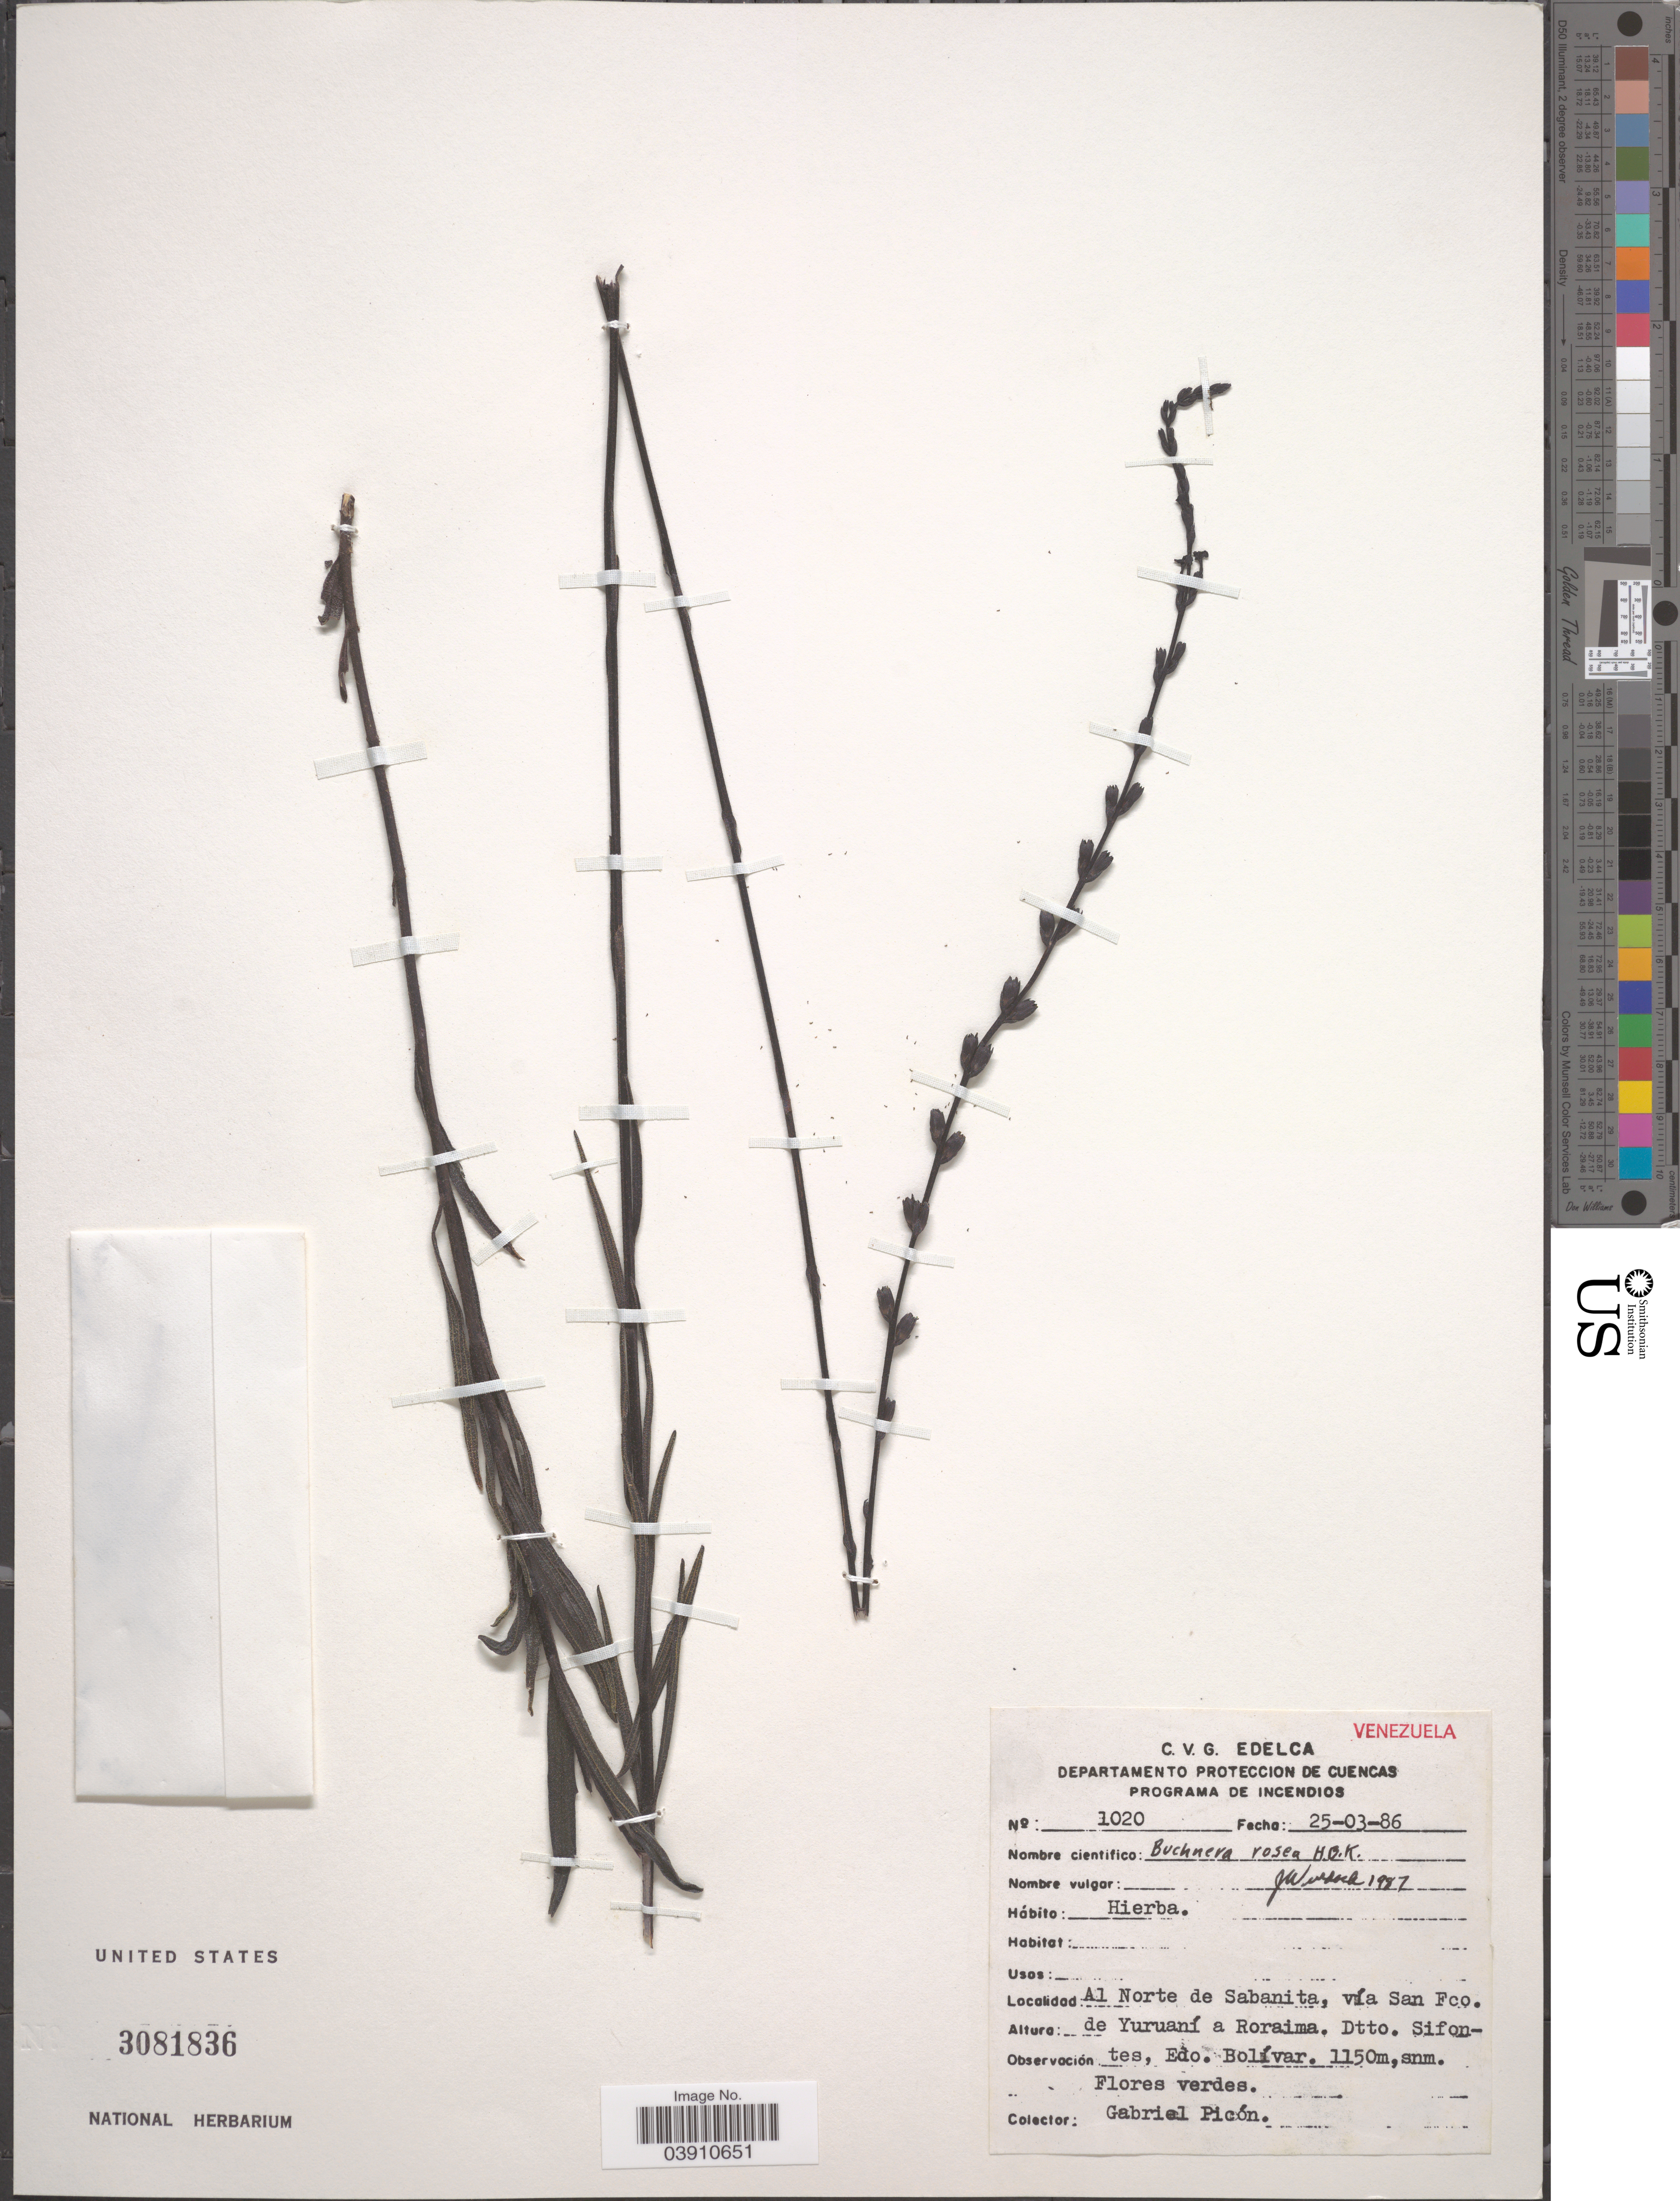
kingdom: Plantae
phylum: Tracheophyta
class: Magnoliopsida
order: Lamiales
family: Orobanchaceae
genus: Buchnera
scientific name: Buchnera rosea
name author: Kunth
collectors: G. Picon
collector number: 1020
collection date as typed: Transcribed d/m/y: 25/3/86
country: Venezuela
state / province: Bolivar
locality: Al Norte de Sabanita, vía San Fco. de Yuruaní a Roraima. Dtto. Sifontes, Edo. Bolívar.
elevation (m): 1150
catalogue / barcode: US 3081836